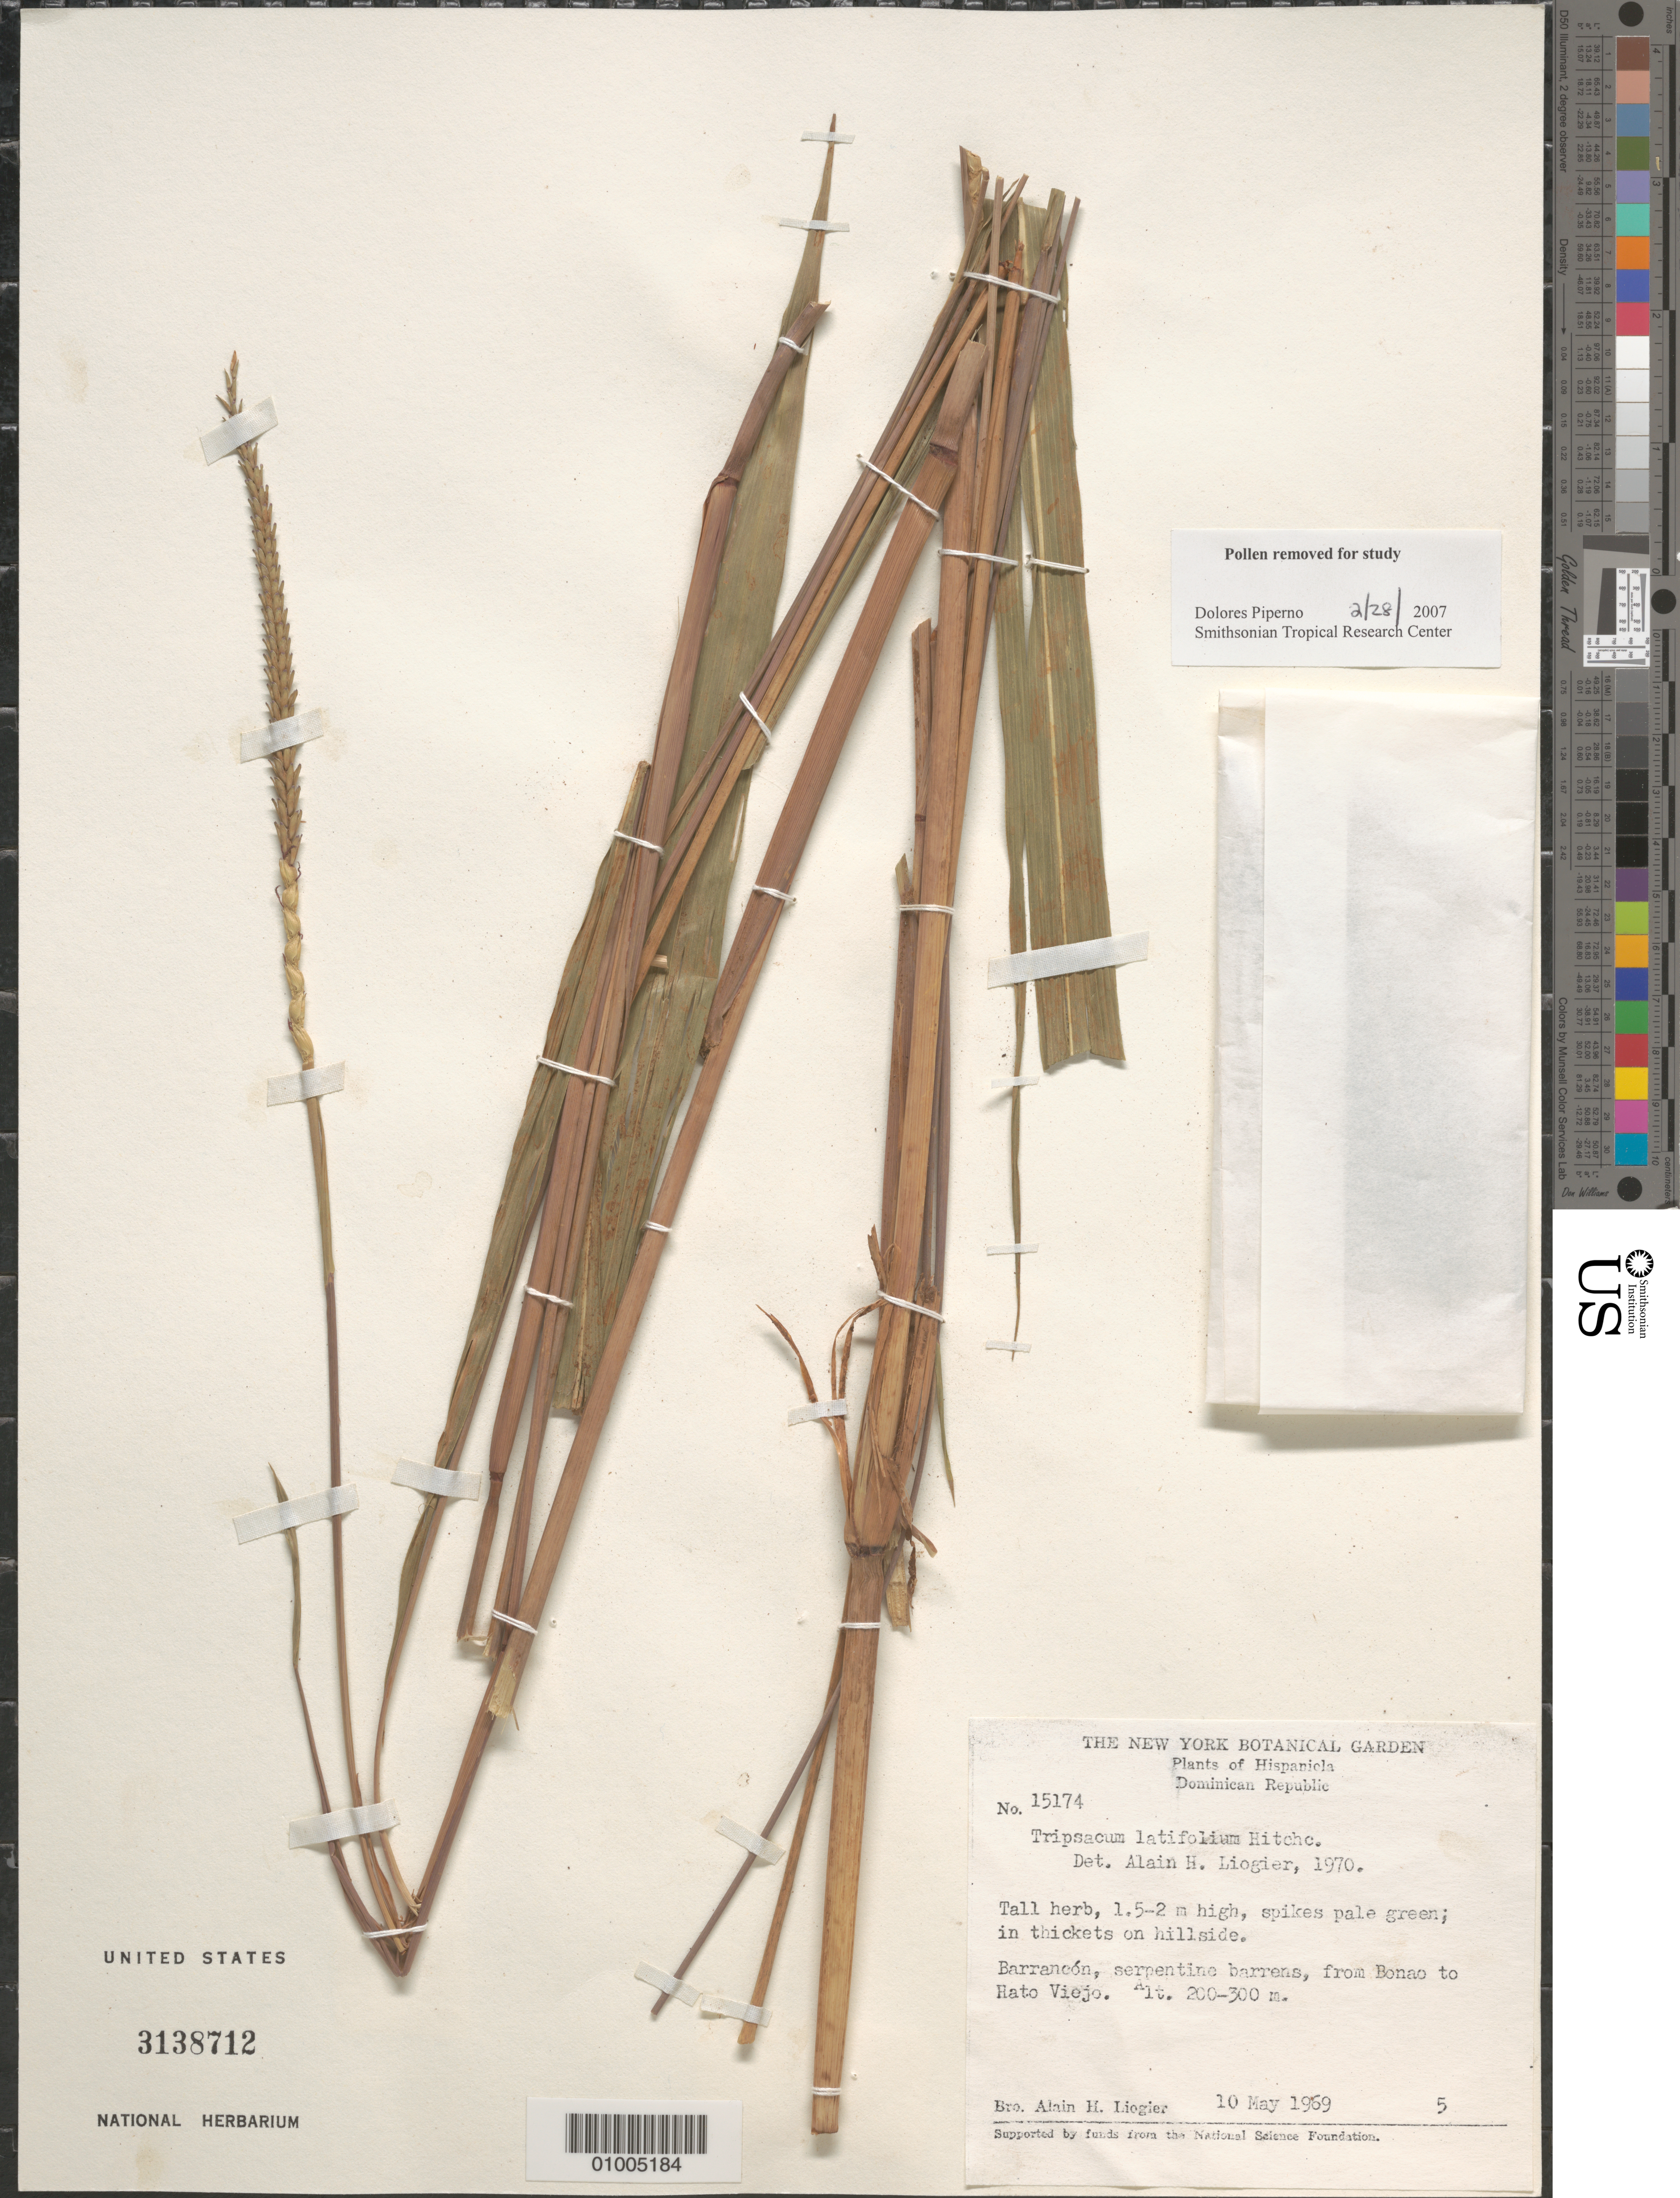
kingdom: Plantae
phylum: Tracheophyta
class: Liliopsida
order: Poales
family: Poaceae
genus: Tripsacum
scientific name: Tripsacum latifolium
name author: Hitchc.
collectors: A. H. Liogier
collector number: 15174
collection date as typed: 10 May 1969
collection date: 1969-05-10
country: Dominican Republic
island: Hispaniola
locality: Tall herb, 1.5-2 m high. Spikes pale green in thickets on hillside. Barrancon, serpentino barrenas, from Banao to Hato Viejo.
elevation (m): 200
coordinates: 0 N, 0 E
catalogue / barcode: US 3138712